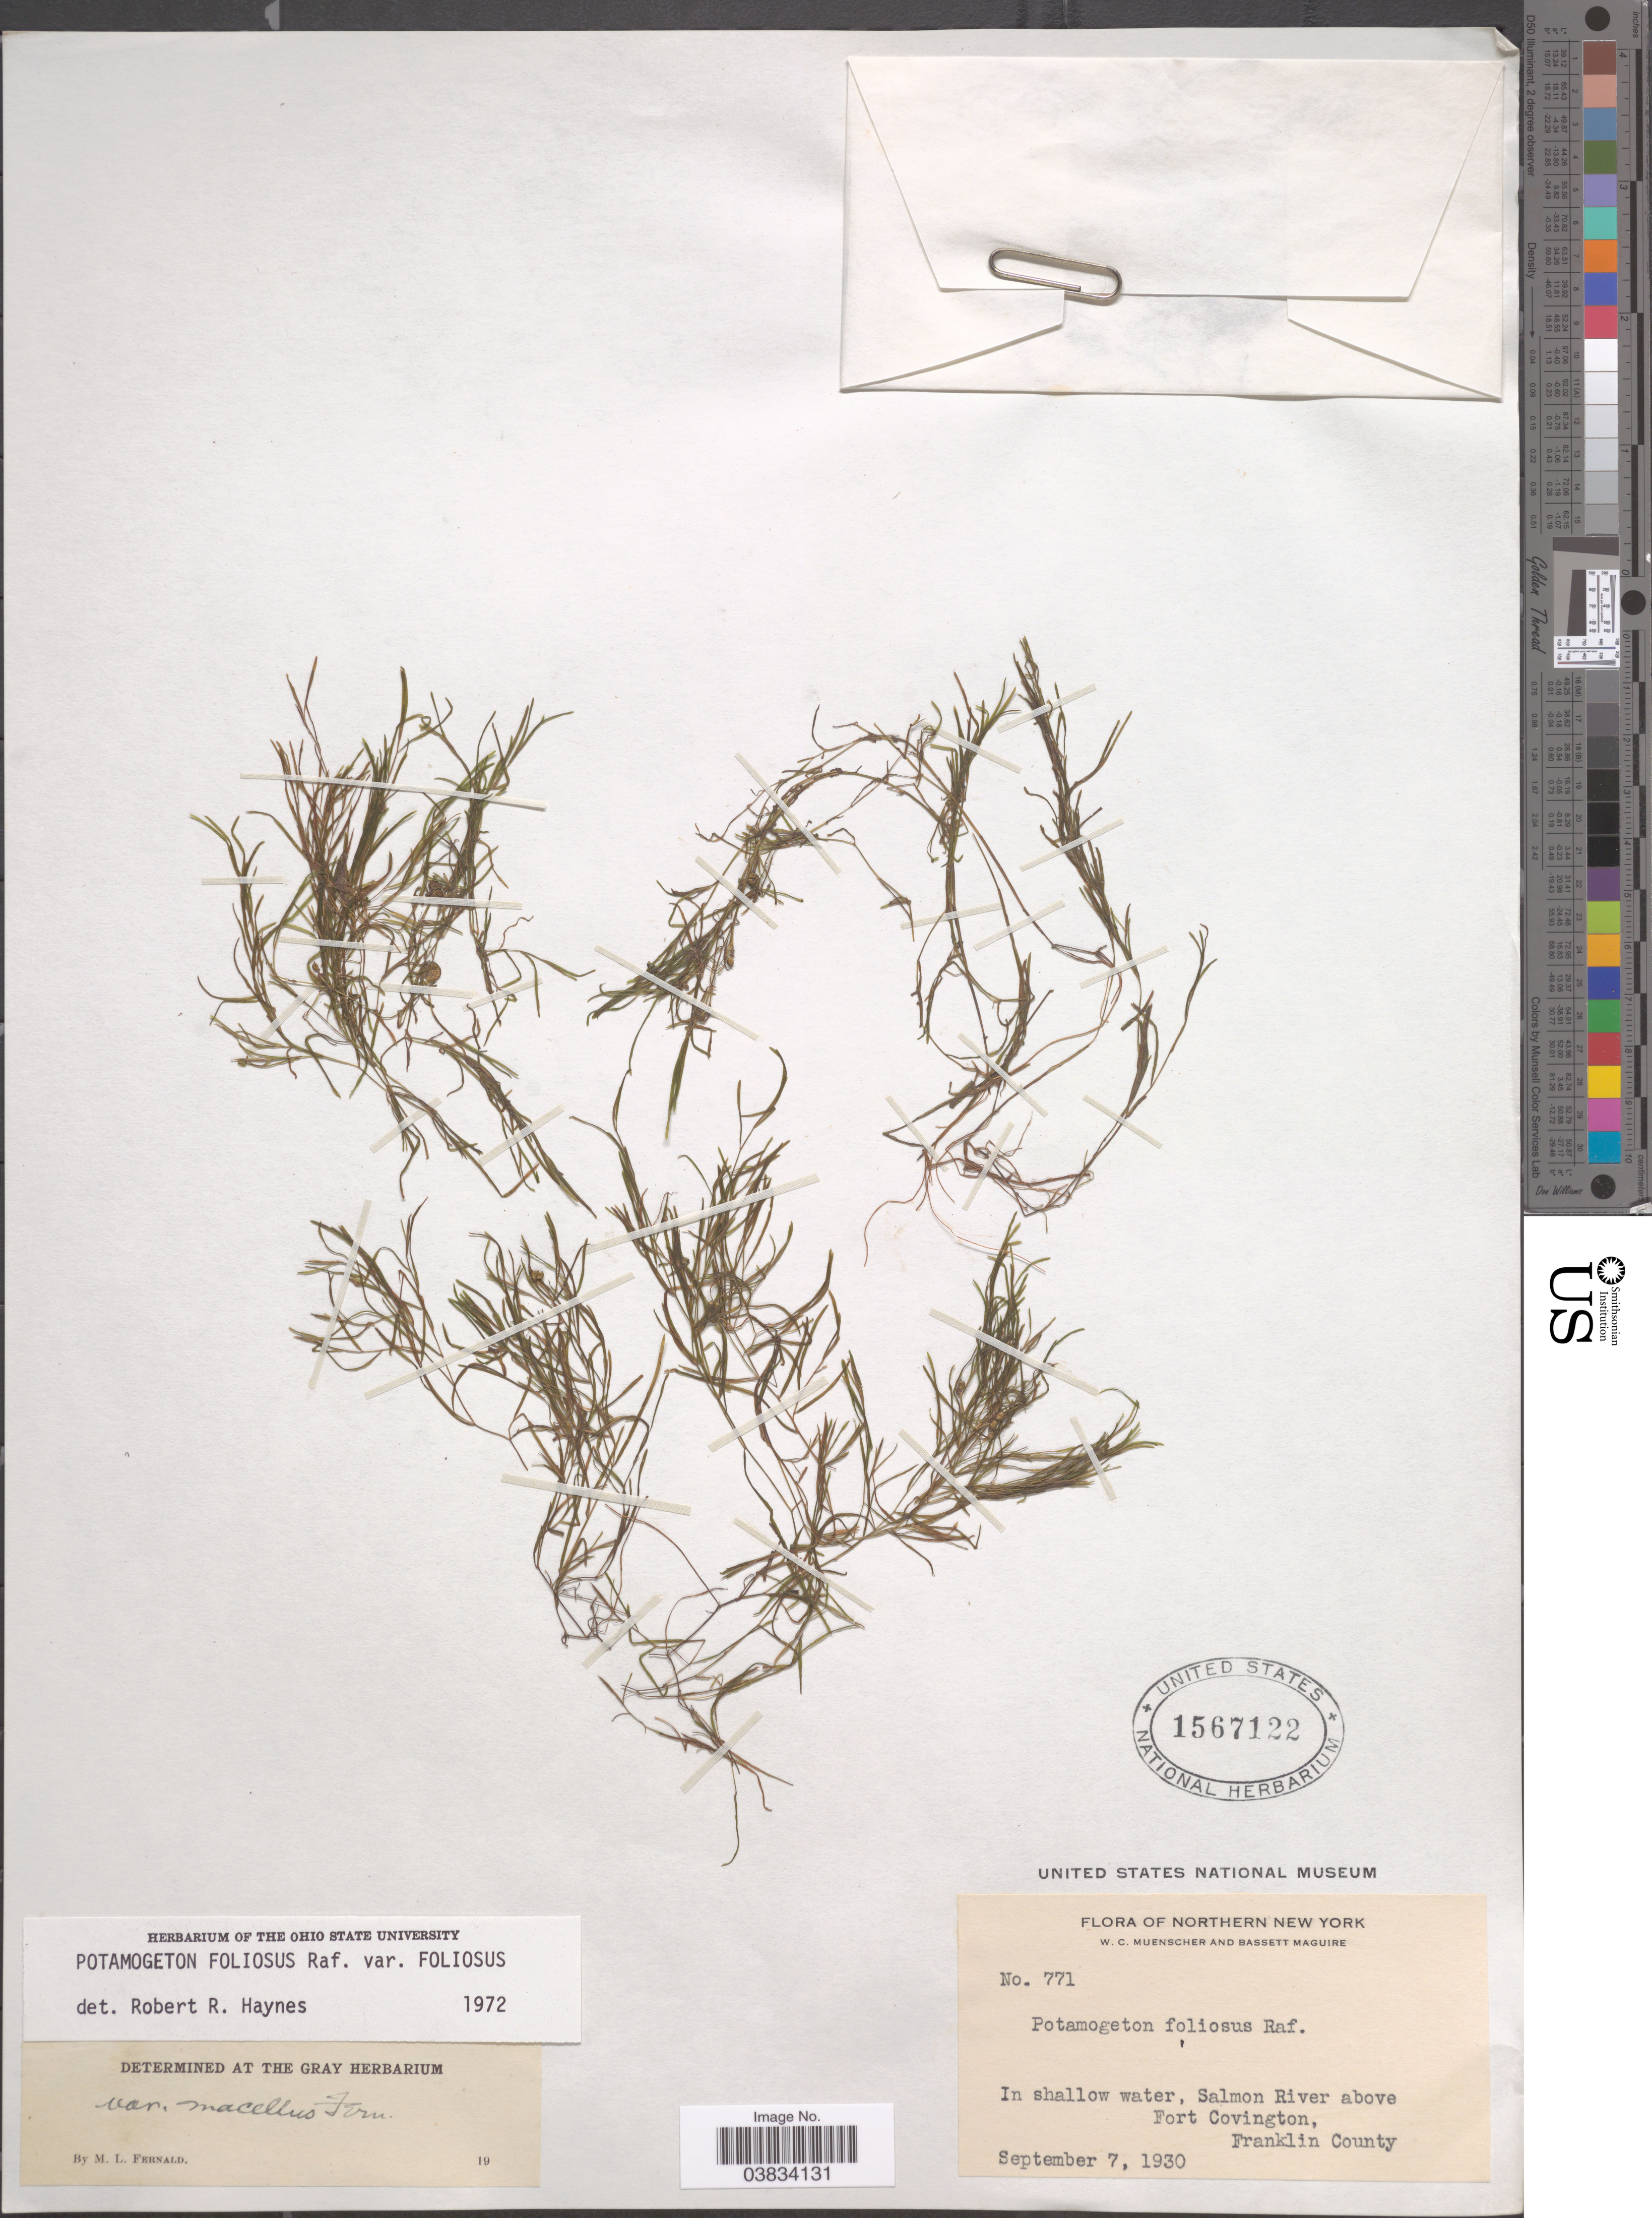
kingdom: Plantae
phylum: Tracheophyta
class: Liliopsida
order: Alismatales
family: Potamogetonaceae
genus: Potamogeton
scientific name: Potamogeton foliosus var. foliosus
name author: Raf.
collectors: W. Muenscher & B. Maguire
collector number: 771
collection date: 1930-09-07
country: United States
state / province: New York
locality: Northern New York. Salmon River above Fort Covington, Franklin County.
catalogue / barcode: US 1567122